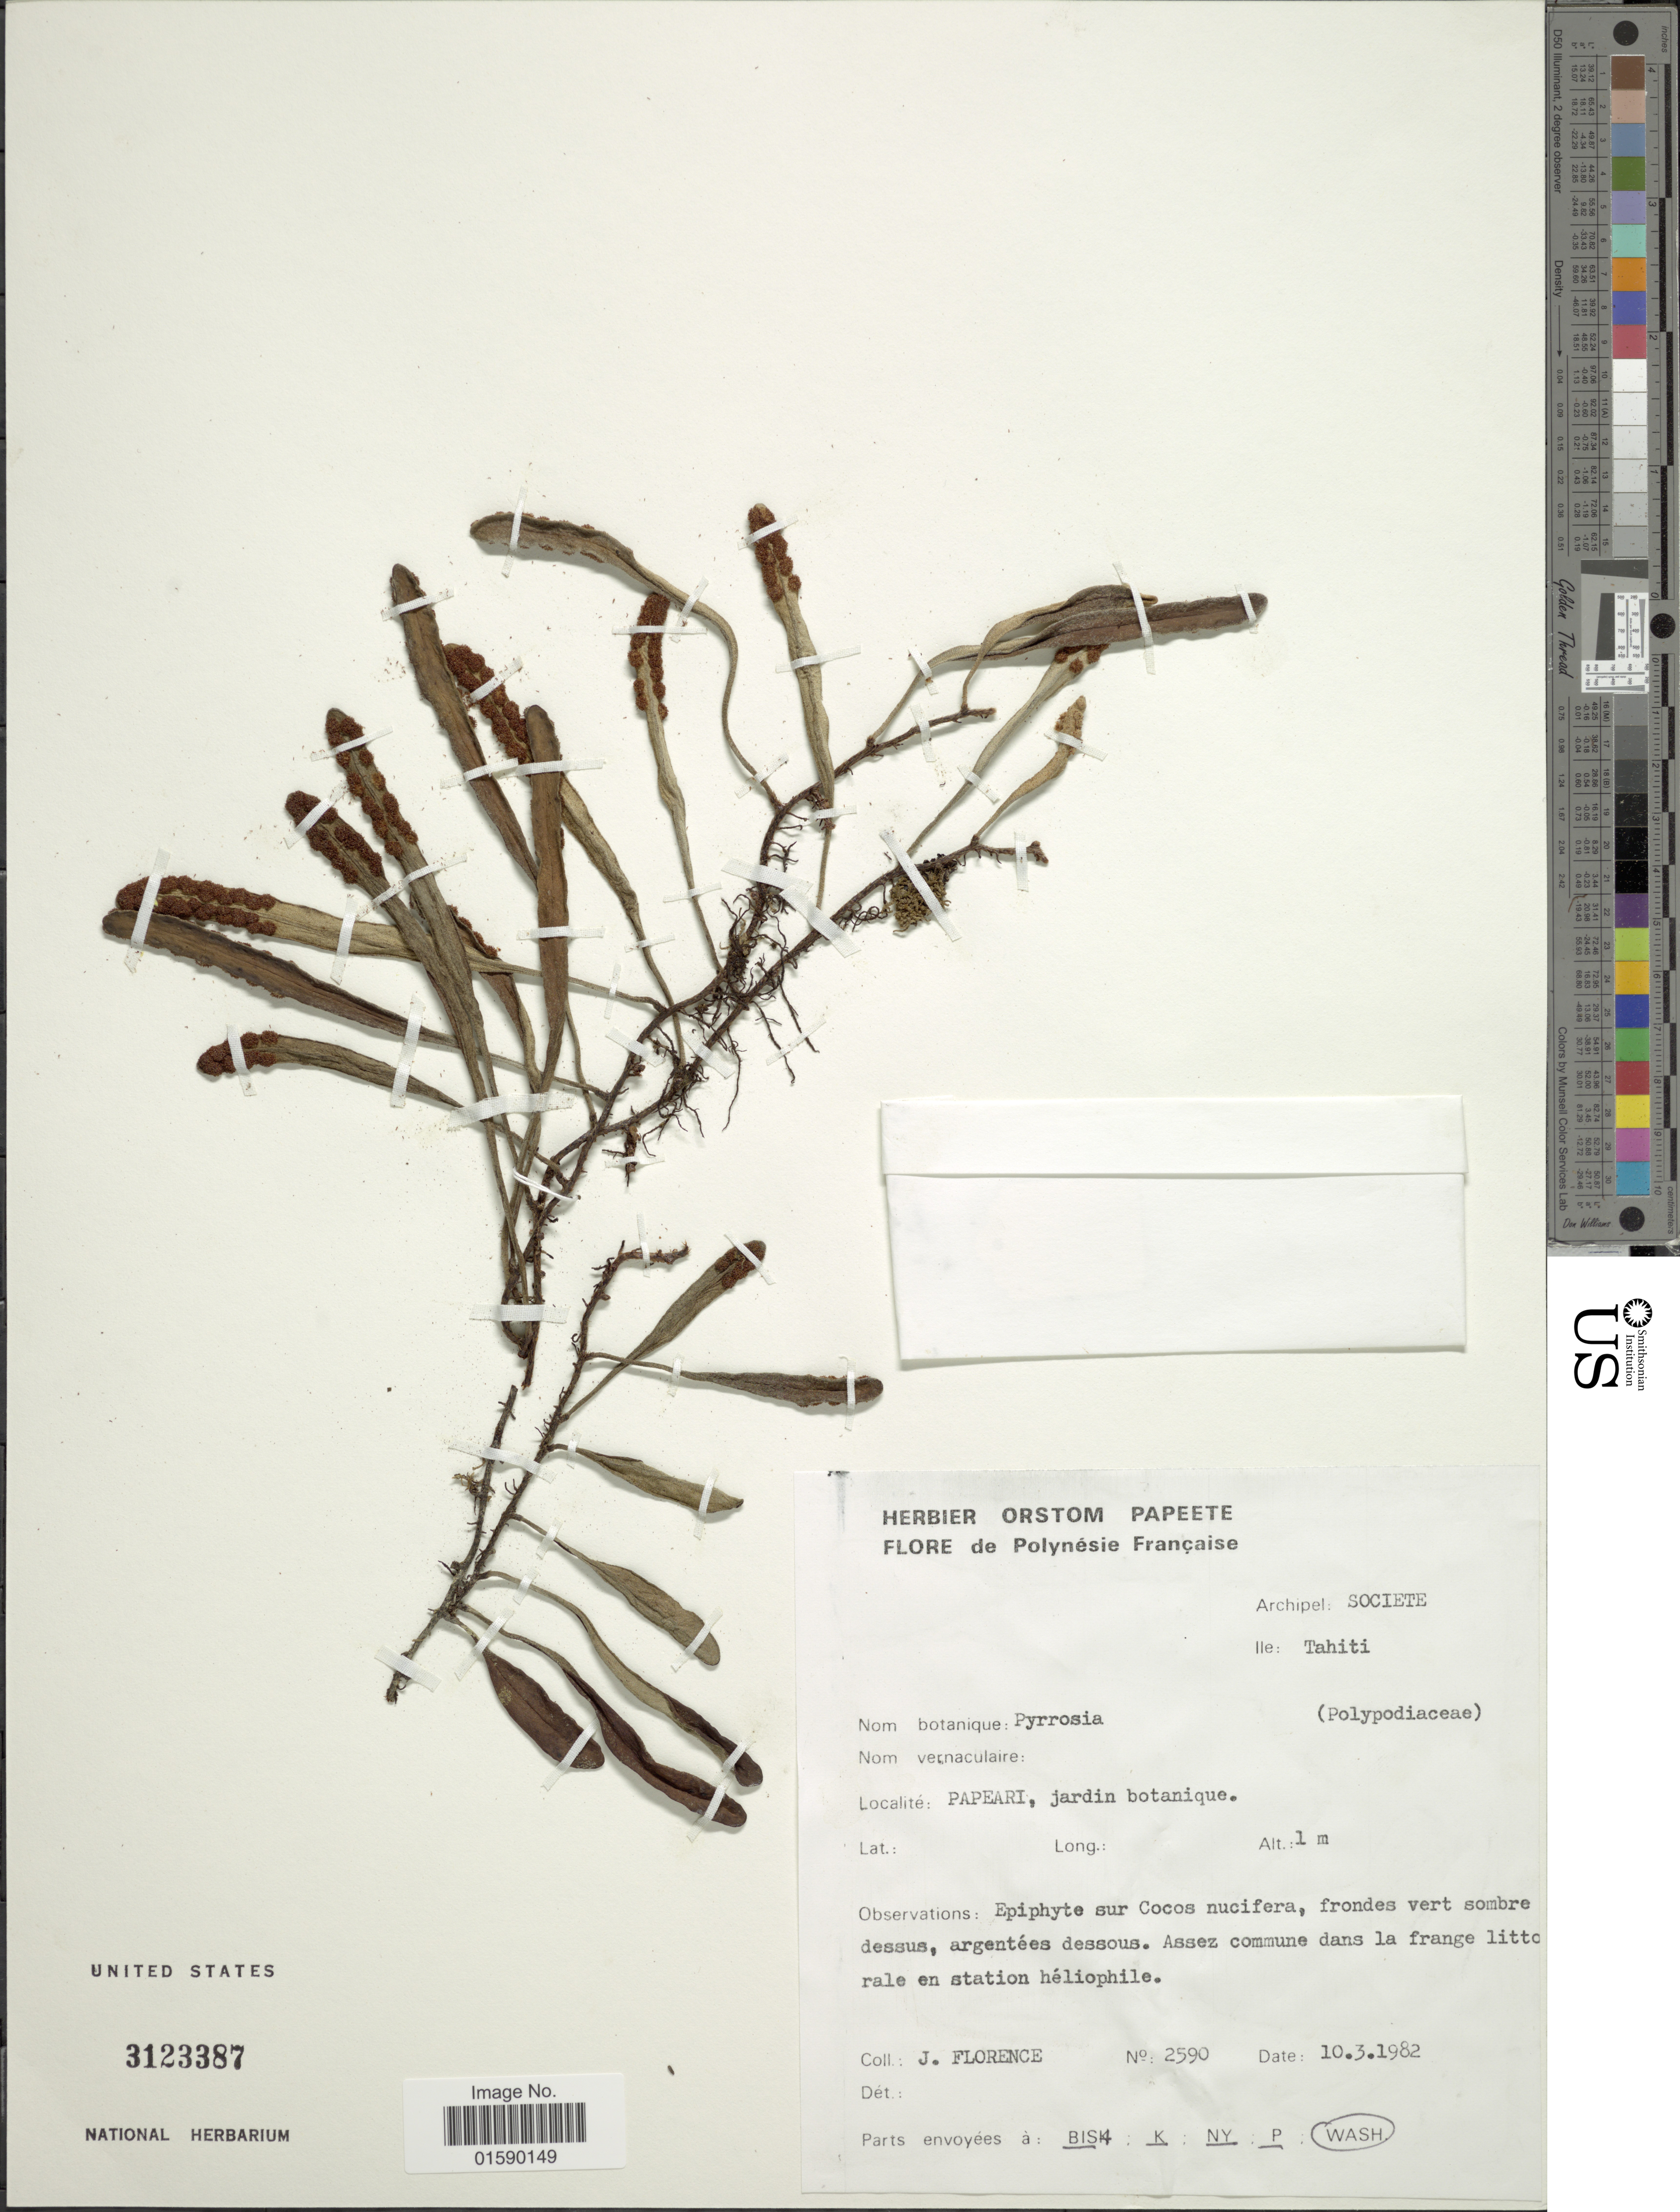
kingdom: Plantae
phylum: Tracheophyta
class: Polypodiopsida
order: Polypodiales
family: Polypodiaceae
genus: Pyrrosia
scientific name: Pyrrosia serpens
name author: Ching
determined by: Florence, J.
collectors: J. Florence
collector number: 2590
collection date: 1982-03-10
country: French Polynesia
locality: Archipel: Societe, Ile: Tahiti, Papeari, jardin botanique.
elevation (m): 1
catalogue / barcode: US 3123387